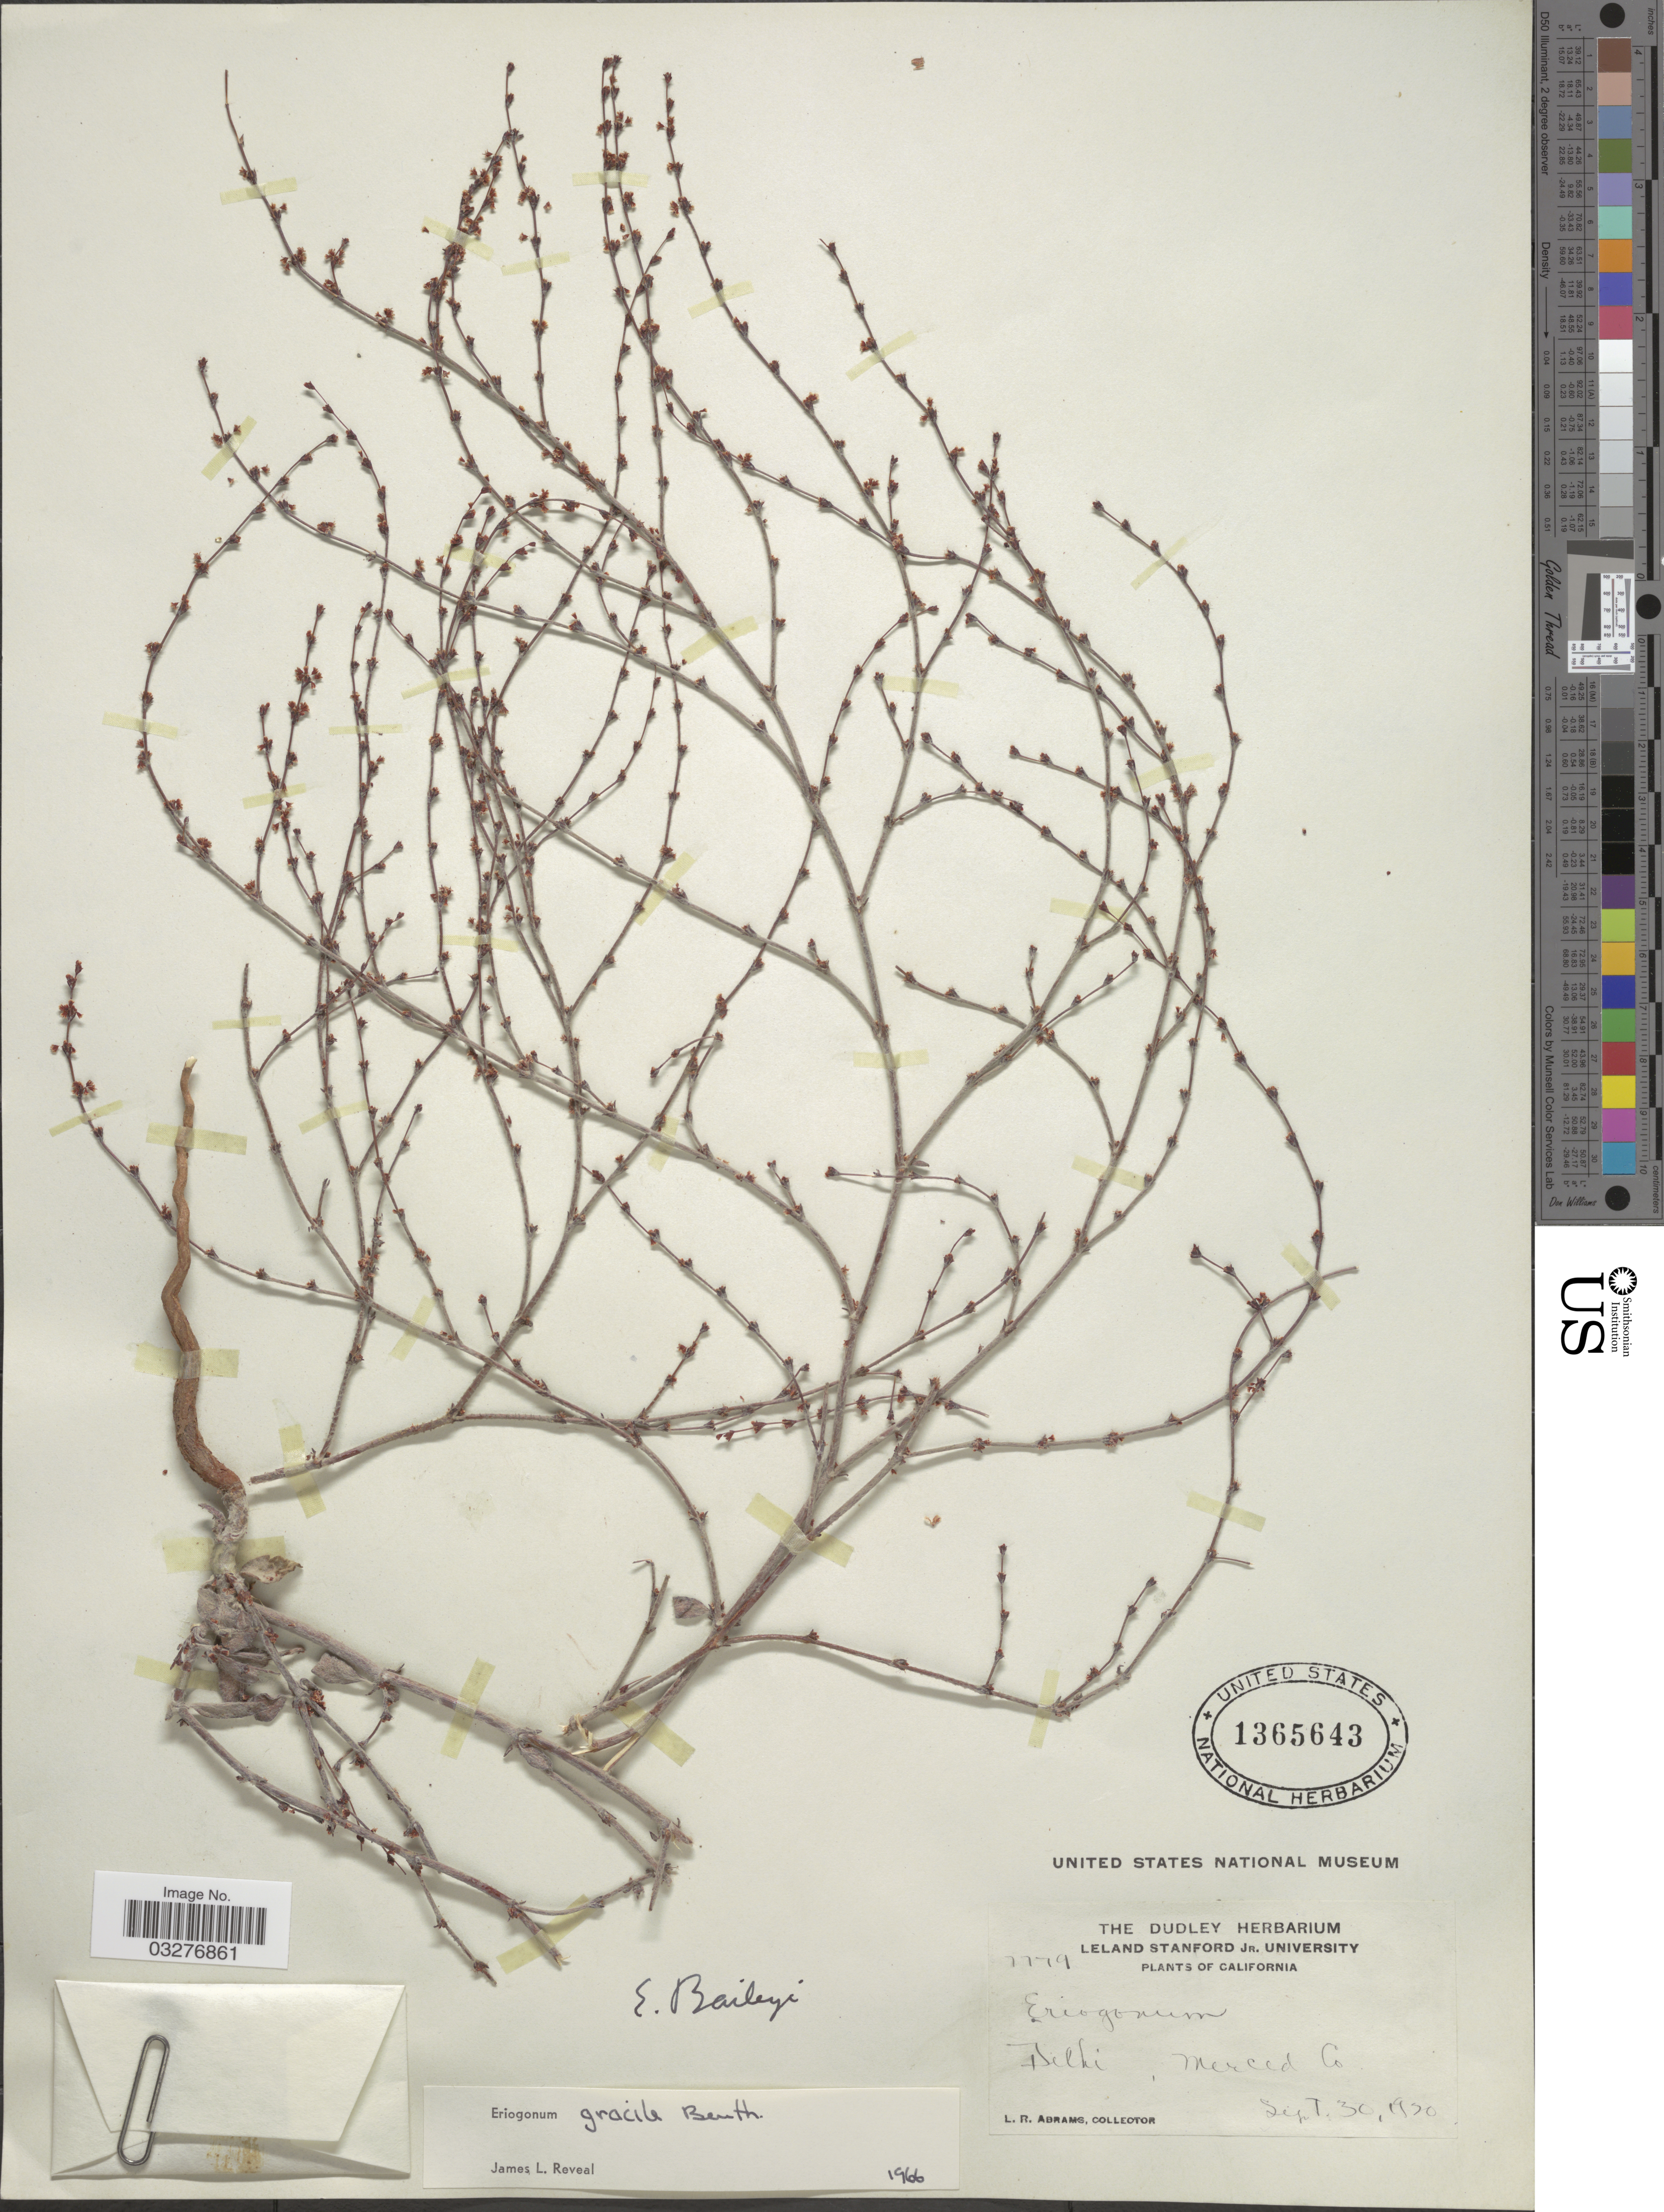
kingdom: Plantae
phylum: Tracheophyta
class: Magnoliopsida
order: Caryophyllales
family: Polygonaceae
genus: Eriogonum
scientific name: Eriogonum gracile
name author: Benth.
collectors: L. Abrams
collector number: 7779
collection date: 1920-09-30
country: United States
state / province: California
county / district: Merced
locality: Delhi, Merced Co.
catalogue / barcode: US 1365643